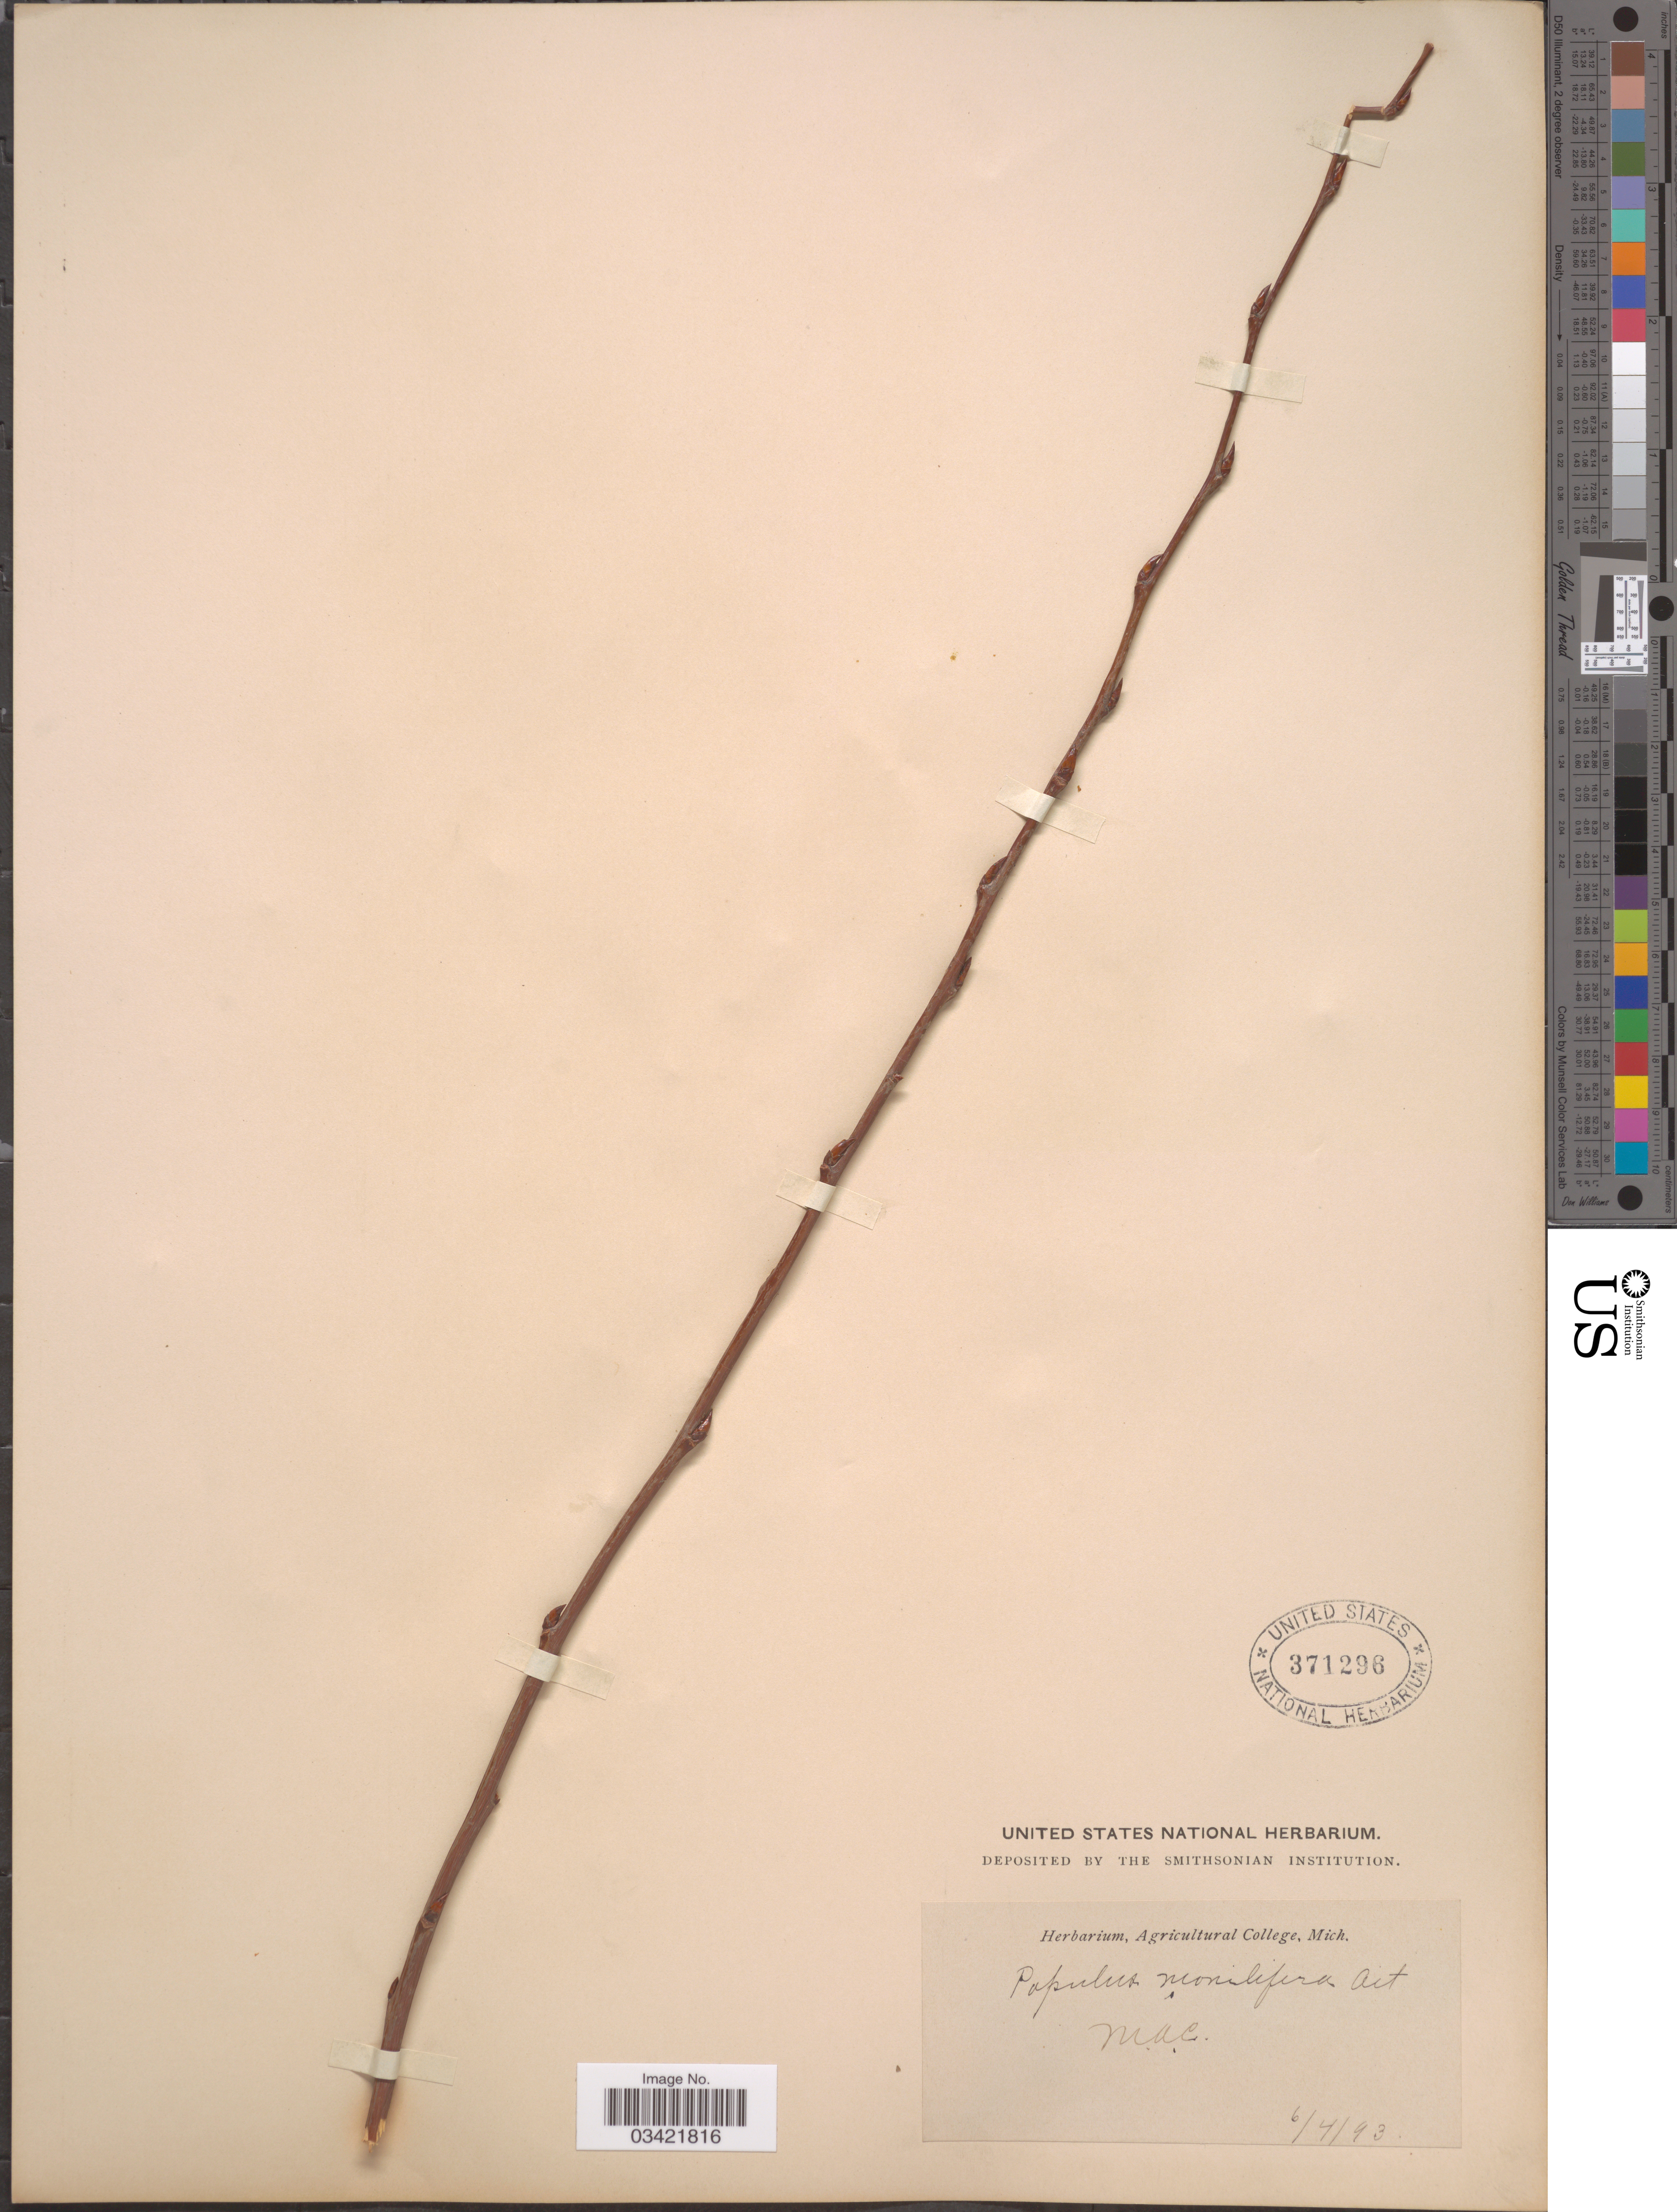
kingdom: Plantae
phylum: Tracheophyta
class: Magnoliopsida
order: Malpighiales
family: Salicaceae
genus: Populus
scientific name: Populus deltoides subsp. monilifera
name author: (Aiton) Eckenw.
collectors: Ex herb. Agricultural College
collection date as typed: Transcribed d/m/y: 4/6/93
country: United States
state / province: Michigan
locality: M. A. C.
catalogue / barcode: US 371296